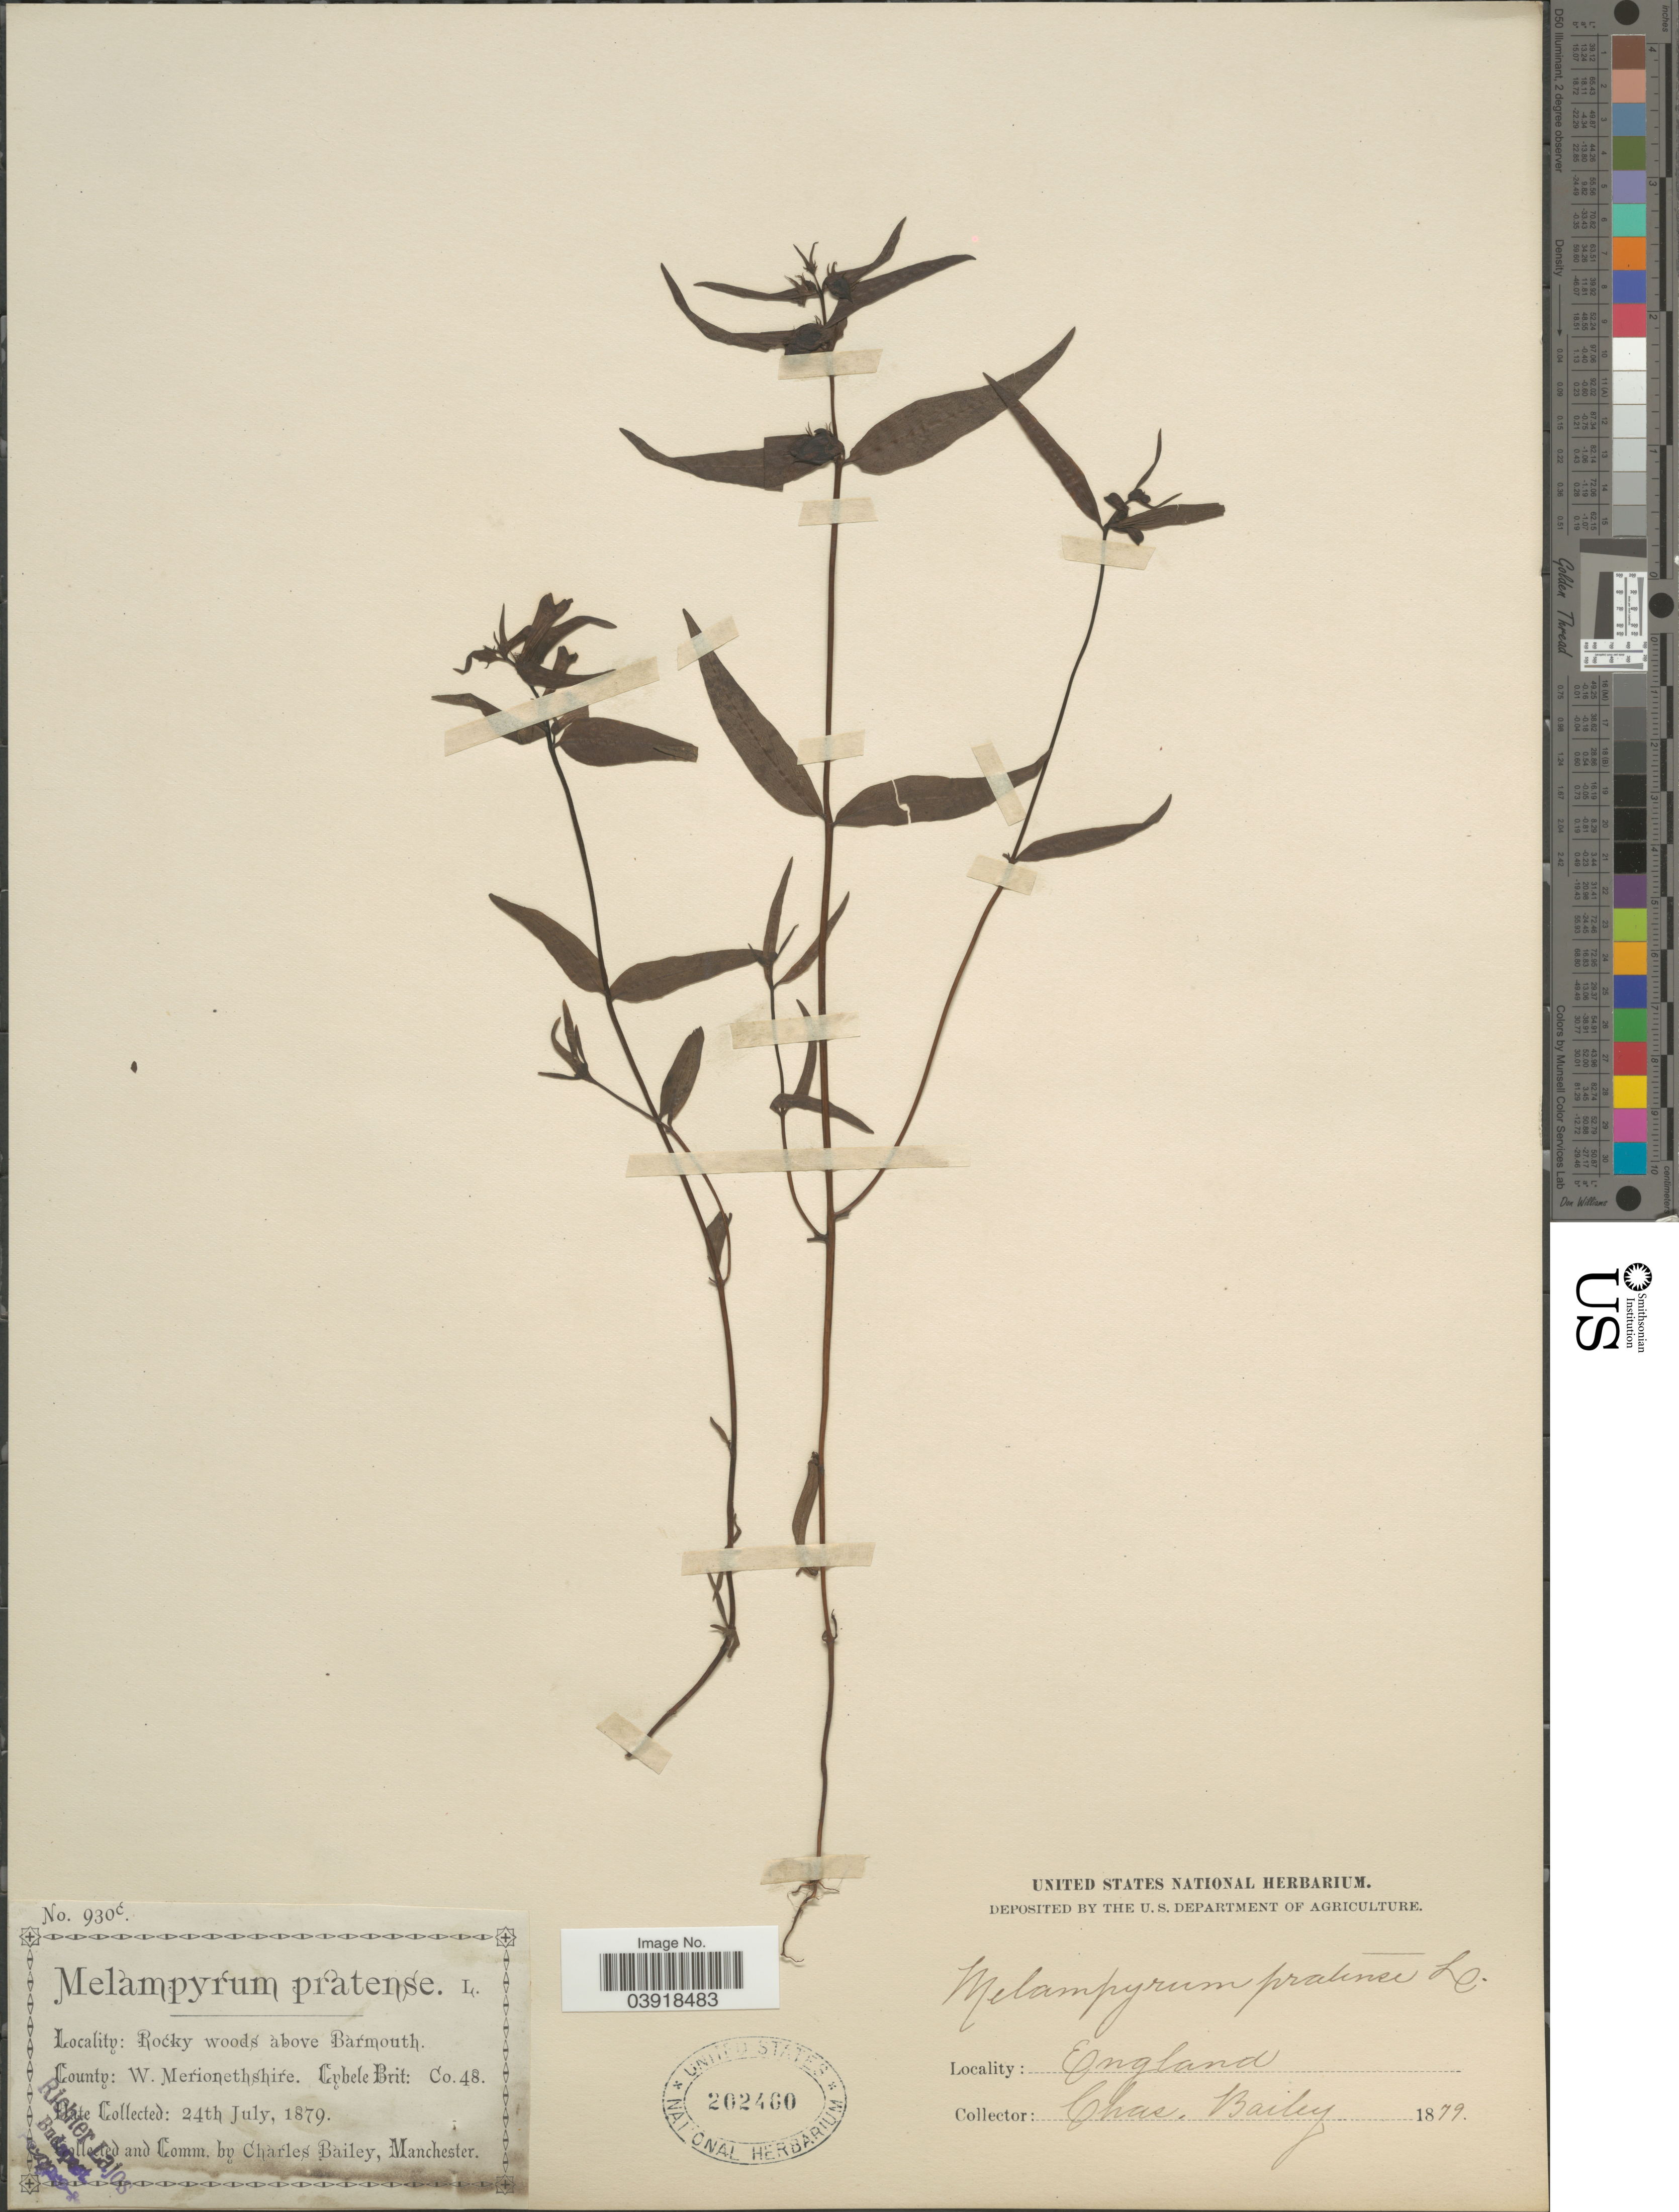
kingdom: Plantae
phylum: Tracheophyta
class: Magnoliopsida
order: Lamiales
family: Orobanchaceae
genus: Melampyrum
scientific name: Melampyrum pratense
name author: L.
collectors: C. Bailey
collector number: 930c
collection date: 1879-07-24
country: United Kingdom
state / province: England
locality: Rocky woods above Barmouth. County: W. Meŕionethśhiŕe.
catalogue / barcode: US 202460